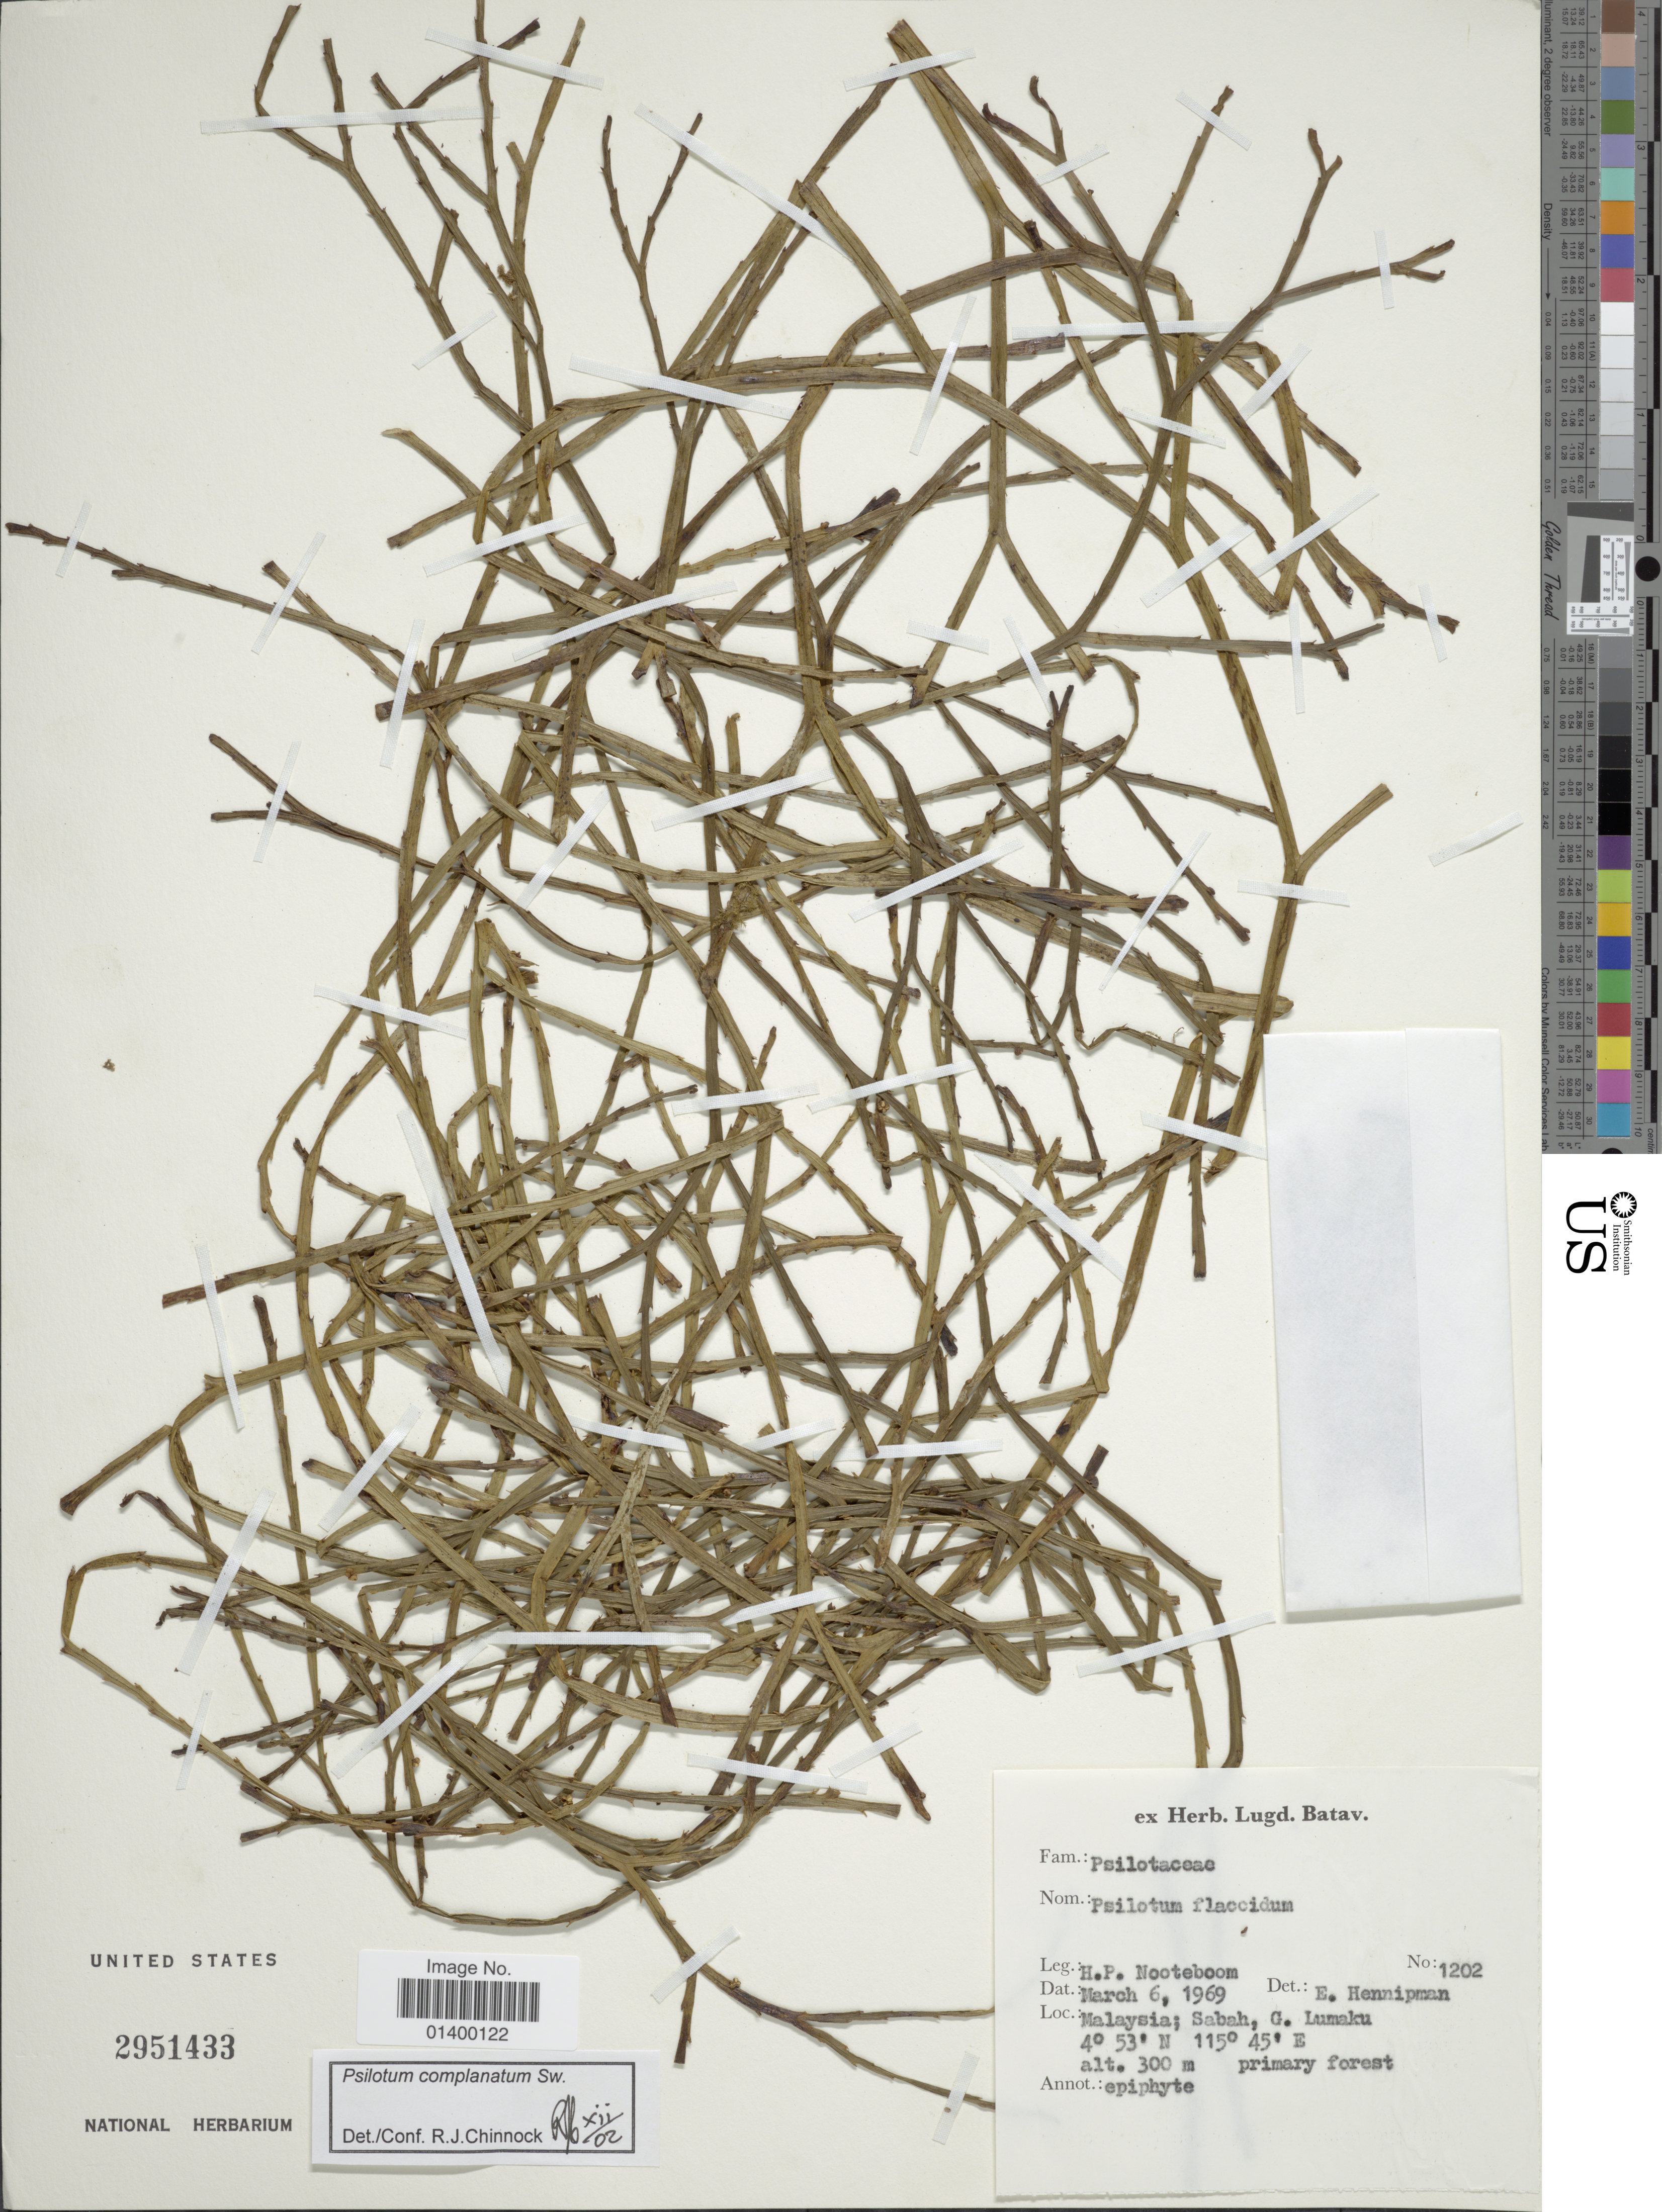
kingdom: Plantae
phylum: Tracheophyta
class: Polypodiopsida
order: Psilotales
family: Psilotaceae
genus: Psilotum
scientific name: Psilotum complanatum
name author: Sw.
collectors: H. P. Nooteboom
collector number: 1202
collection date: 1969-03-06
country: Malaysia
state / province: Sabah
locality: G. Lunaku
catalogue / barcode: US 2951433